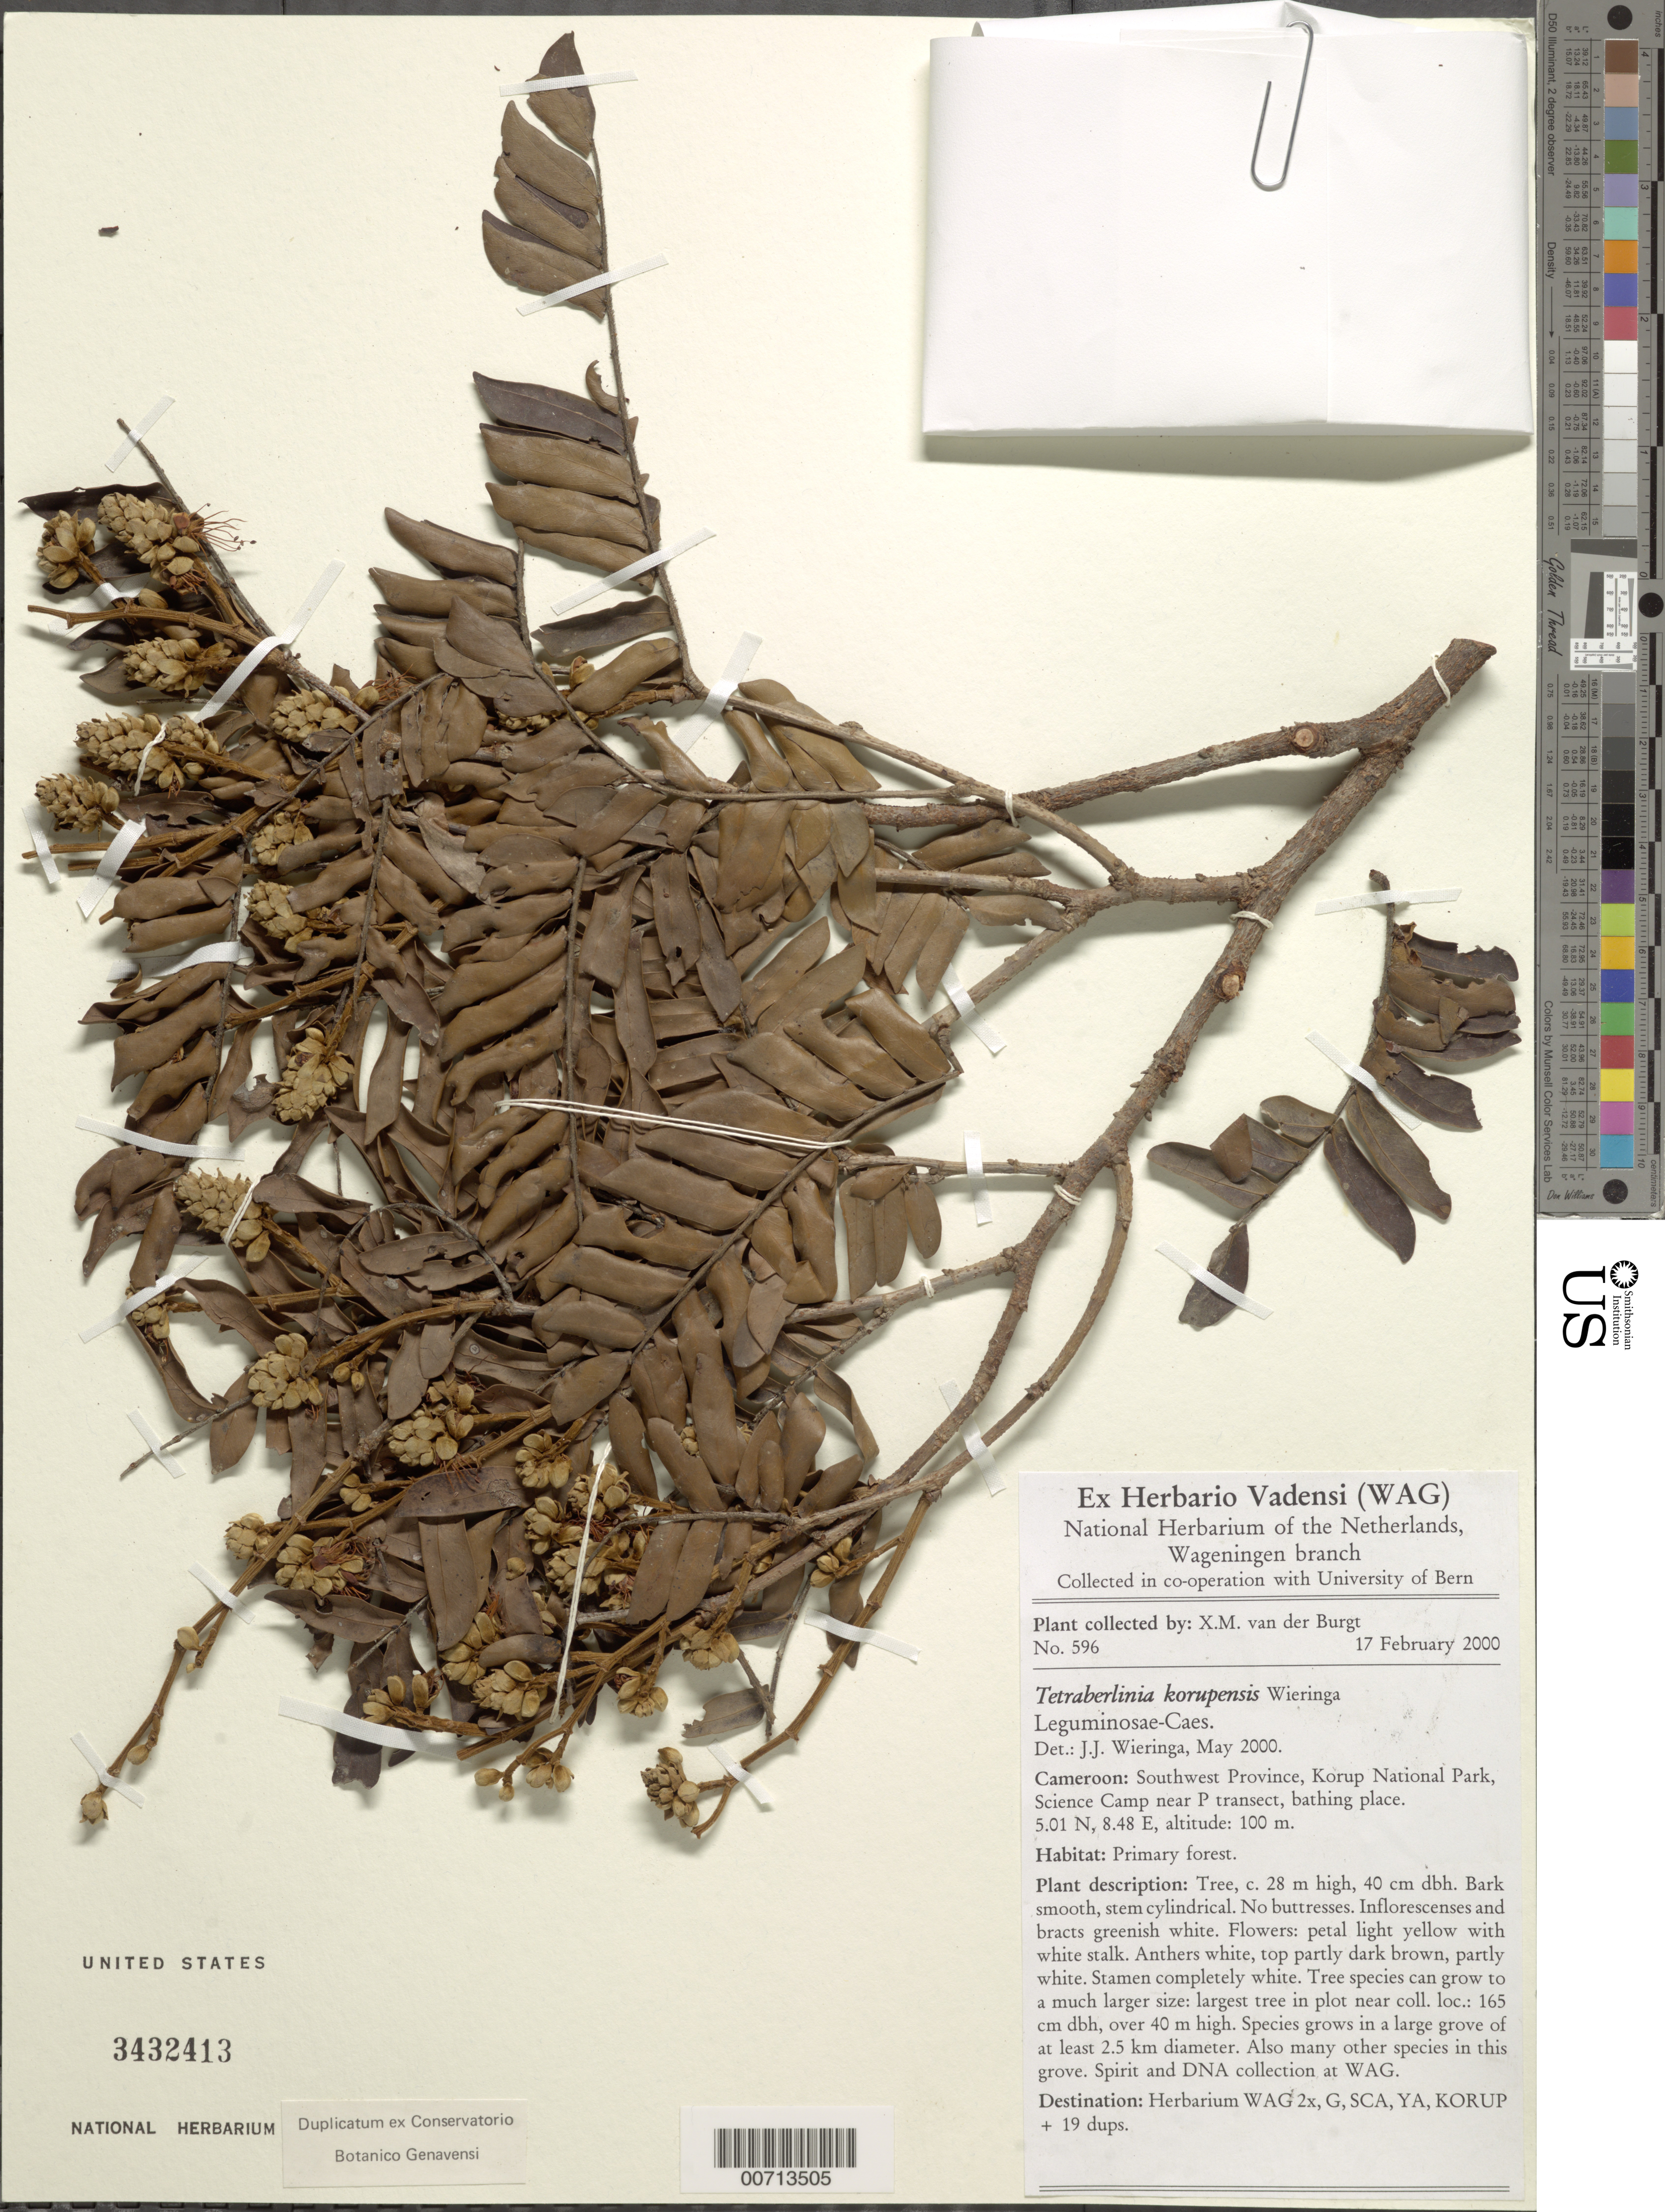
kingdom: Plantae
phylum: Tracheophyta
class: Magnoliopsida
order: Fabales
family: Fabaceae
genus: Tetraberlinia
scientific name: Tetraberlinia korupensis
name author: Wieringa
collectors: X. M. van der Burgt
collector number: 596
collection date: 2000-01-08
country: Cameroon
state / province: Sud-Ouest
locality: Korup National Park, Science Camp near P transect.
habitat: Primary forest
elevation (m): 100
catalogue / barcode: US 3432413